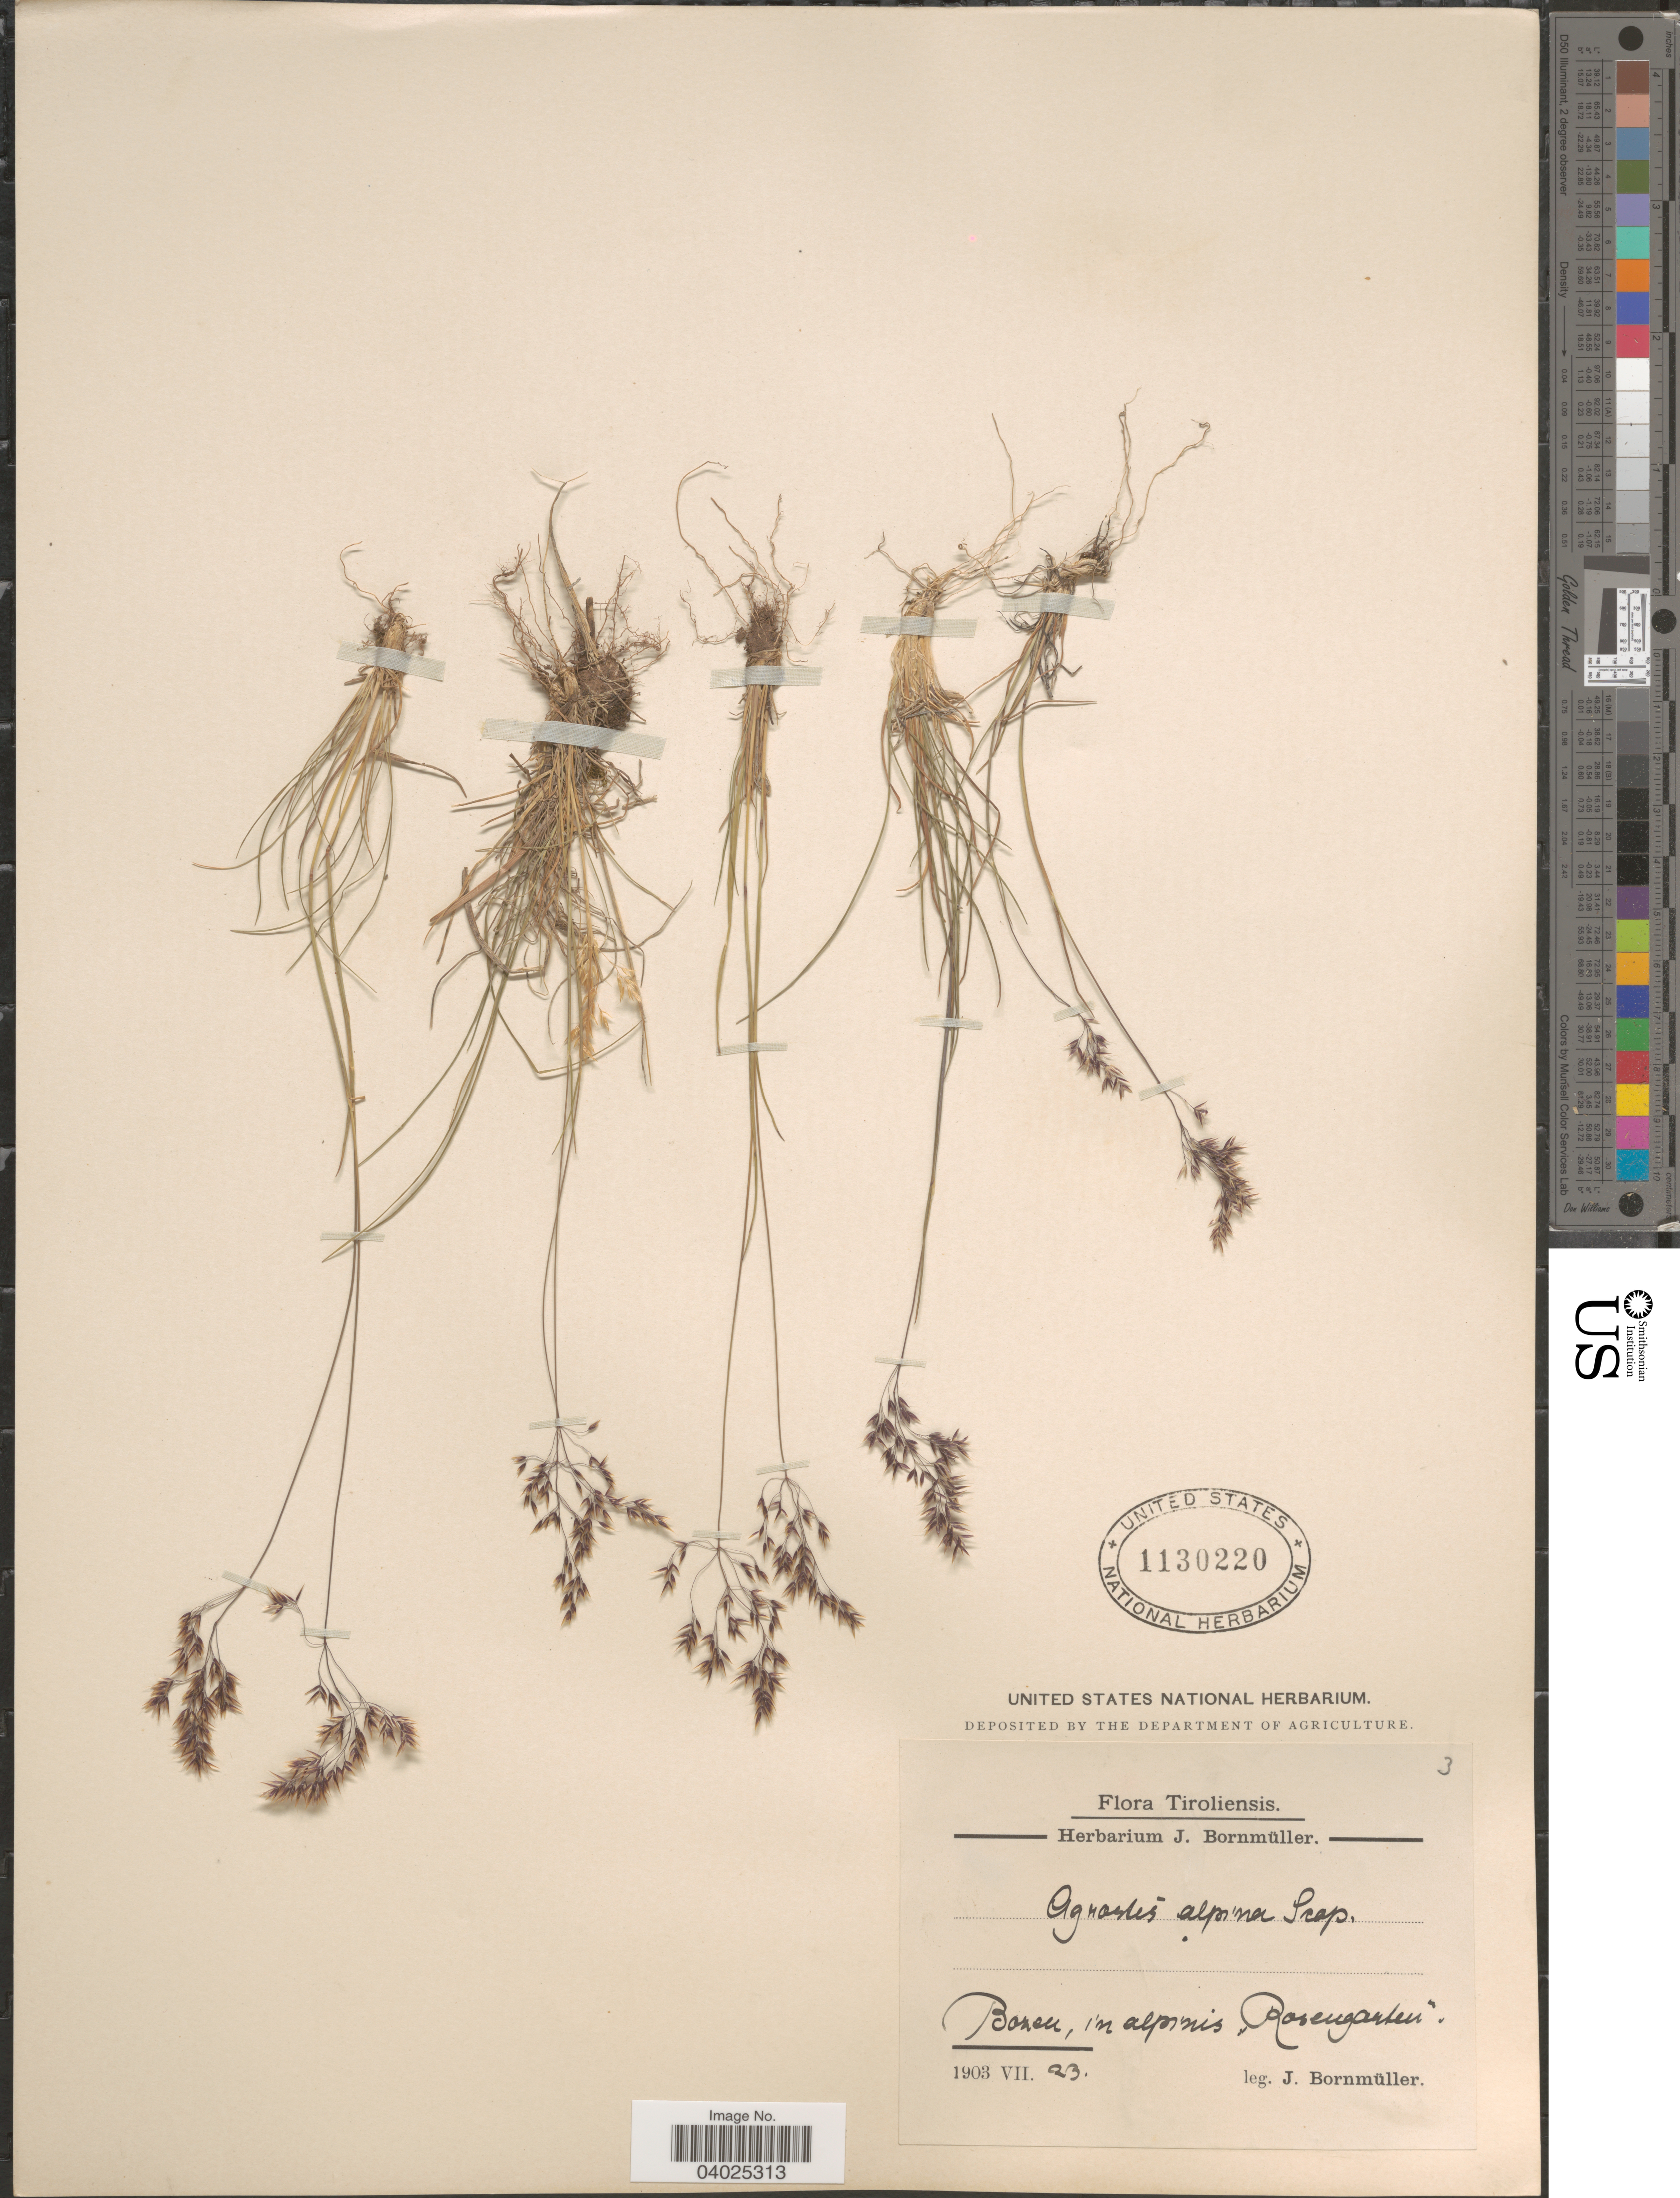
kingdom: Plantae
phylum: Tracheophyta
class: Liliopsida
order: Poales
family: Poaceae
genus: Alpagrostis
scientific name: Alpagrostis alpina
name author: (Scop.) P.M. Peterson et al.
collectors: J. Bornmüller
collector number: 3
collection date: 1903-07-23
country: Italy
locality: Tiroliensis. Bozen, in alpinis "Rosengarten".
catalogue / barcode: US 1130220